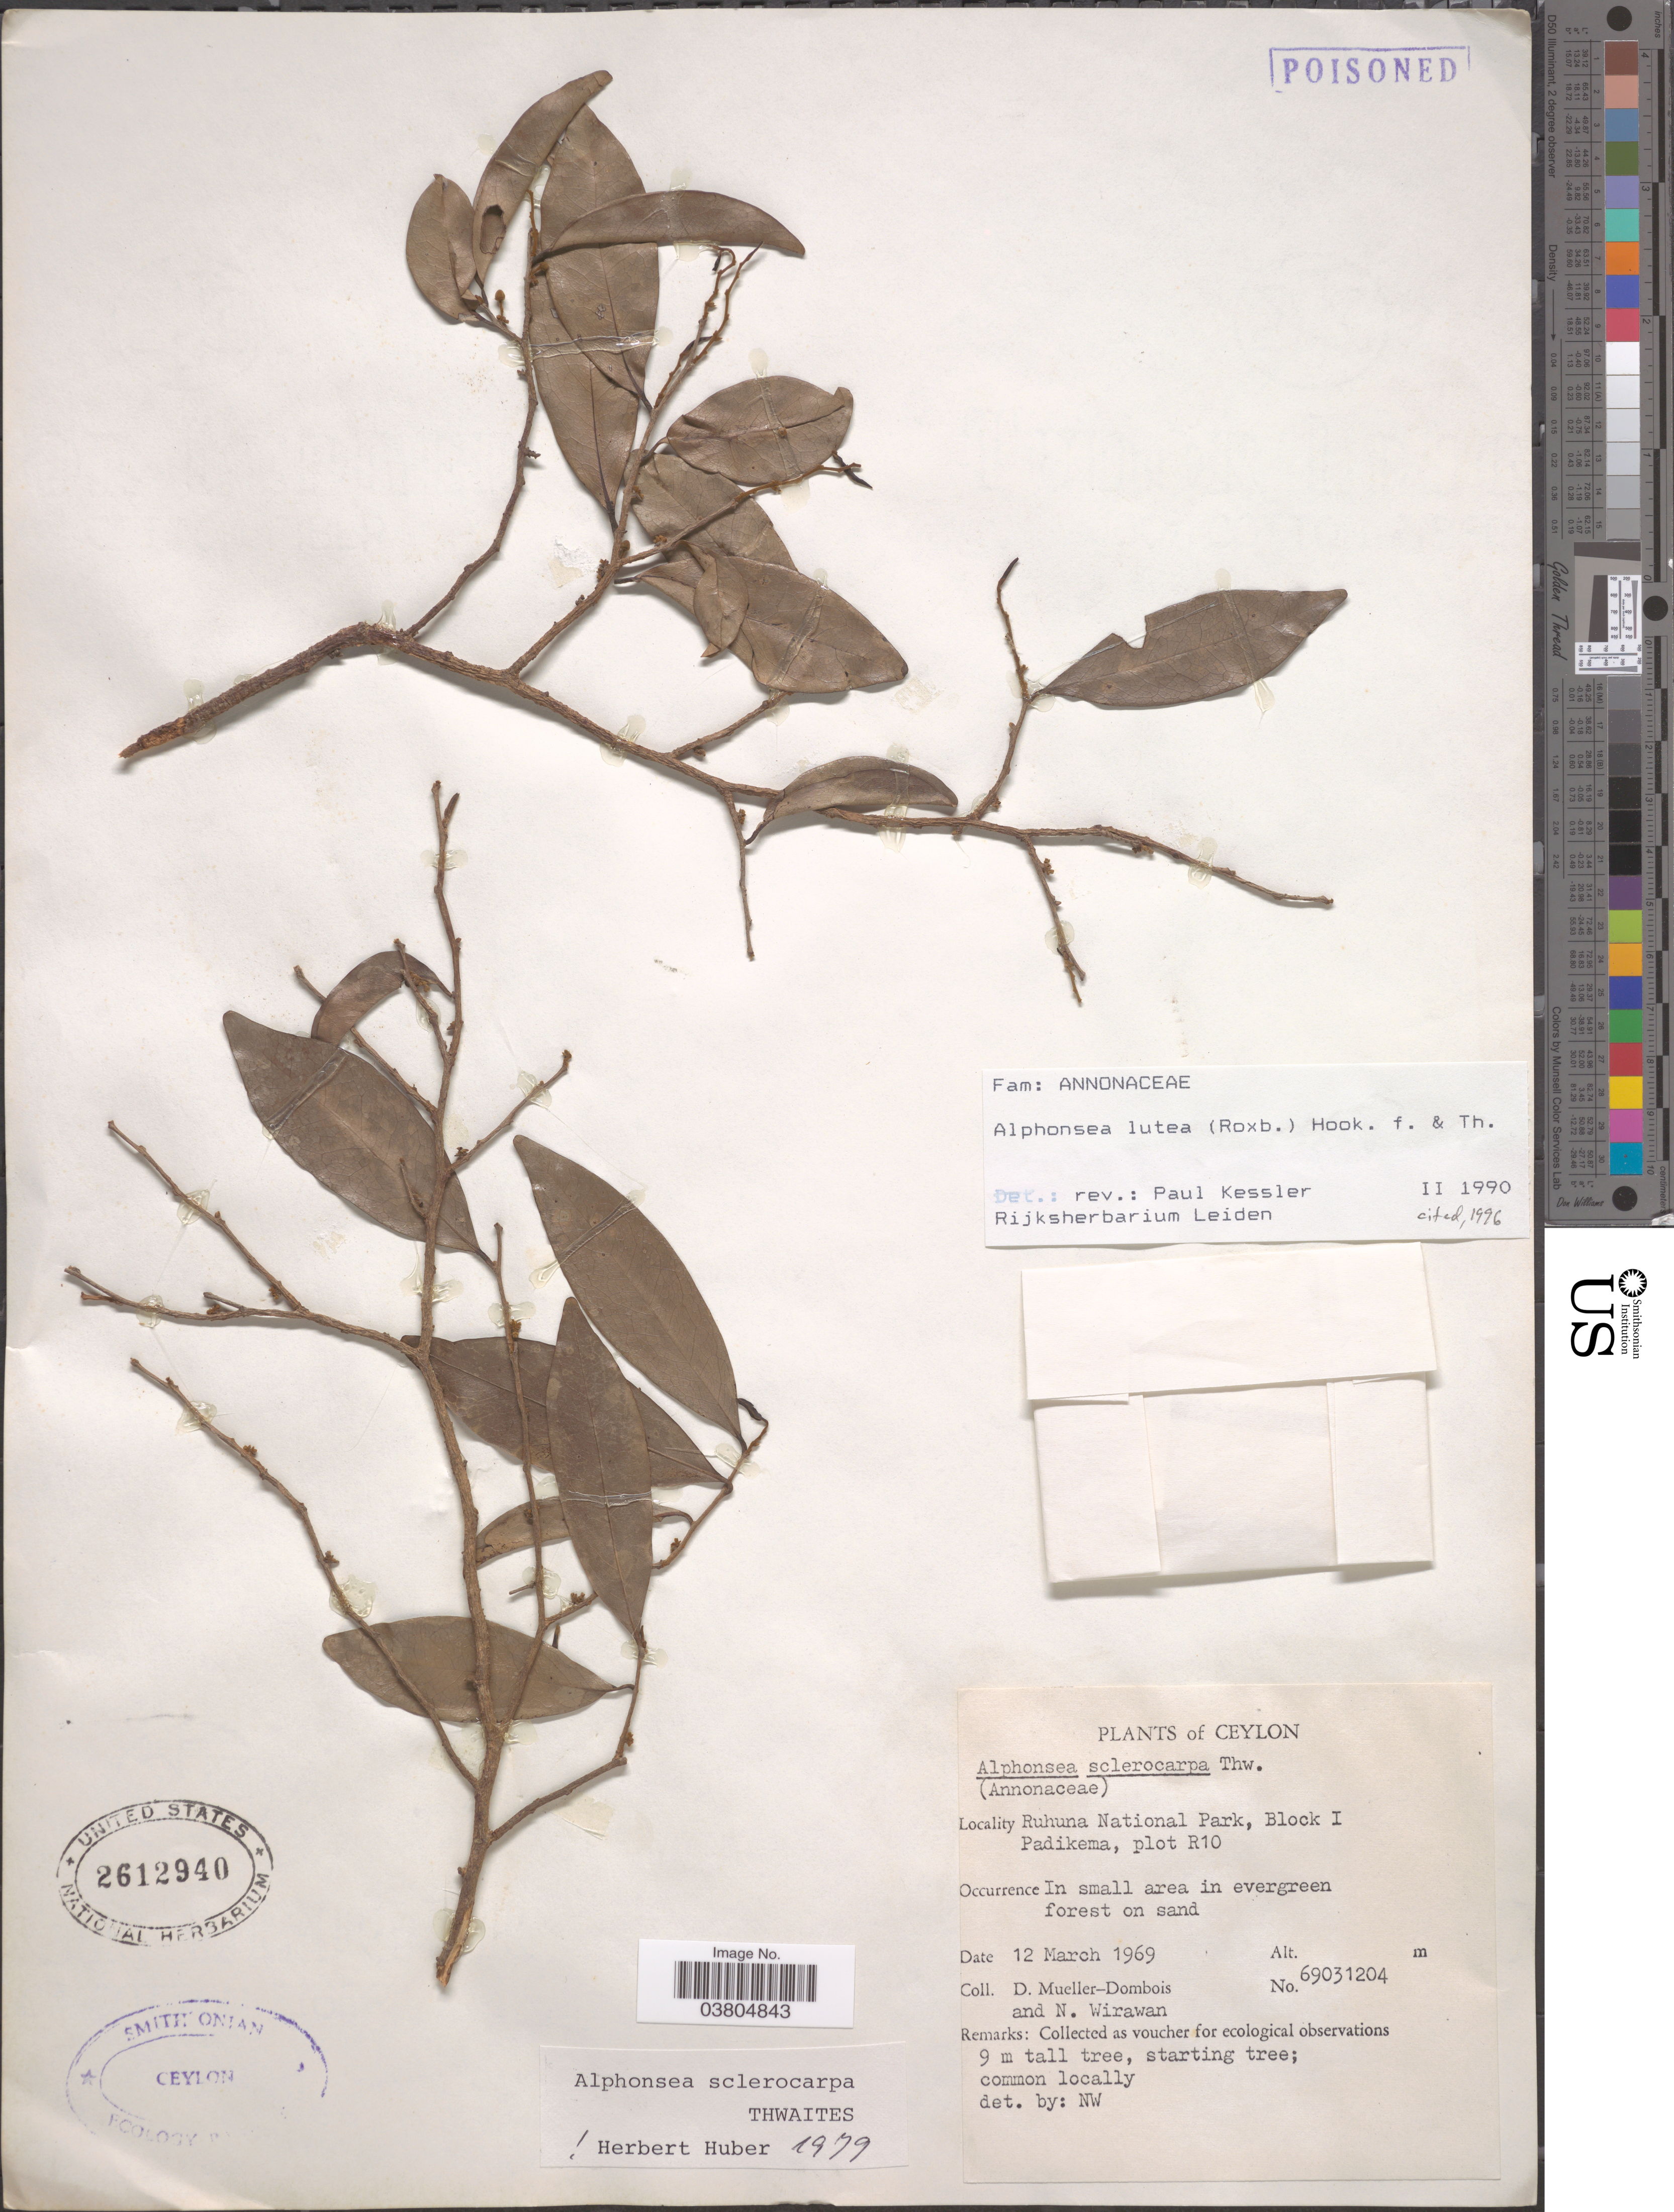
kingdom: Plantae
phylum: Tracheophyta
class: Magnoliopsida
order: Magnoliales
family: Annonaceae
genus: Alphonsea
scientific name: Alphonsea lutea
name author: (Roxb.) Hook. f. ex Thomson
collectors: D. Mueller-Dombois & N. Wirawan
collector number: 69031204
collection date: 1969-03-12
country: Sri Lanka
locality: Ceylon. Ruhuna National Park, Block 1 Padikema, plot R10.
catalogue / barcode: US 2612940